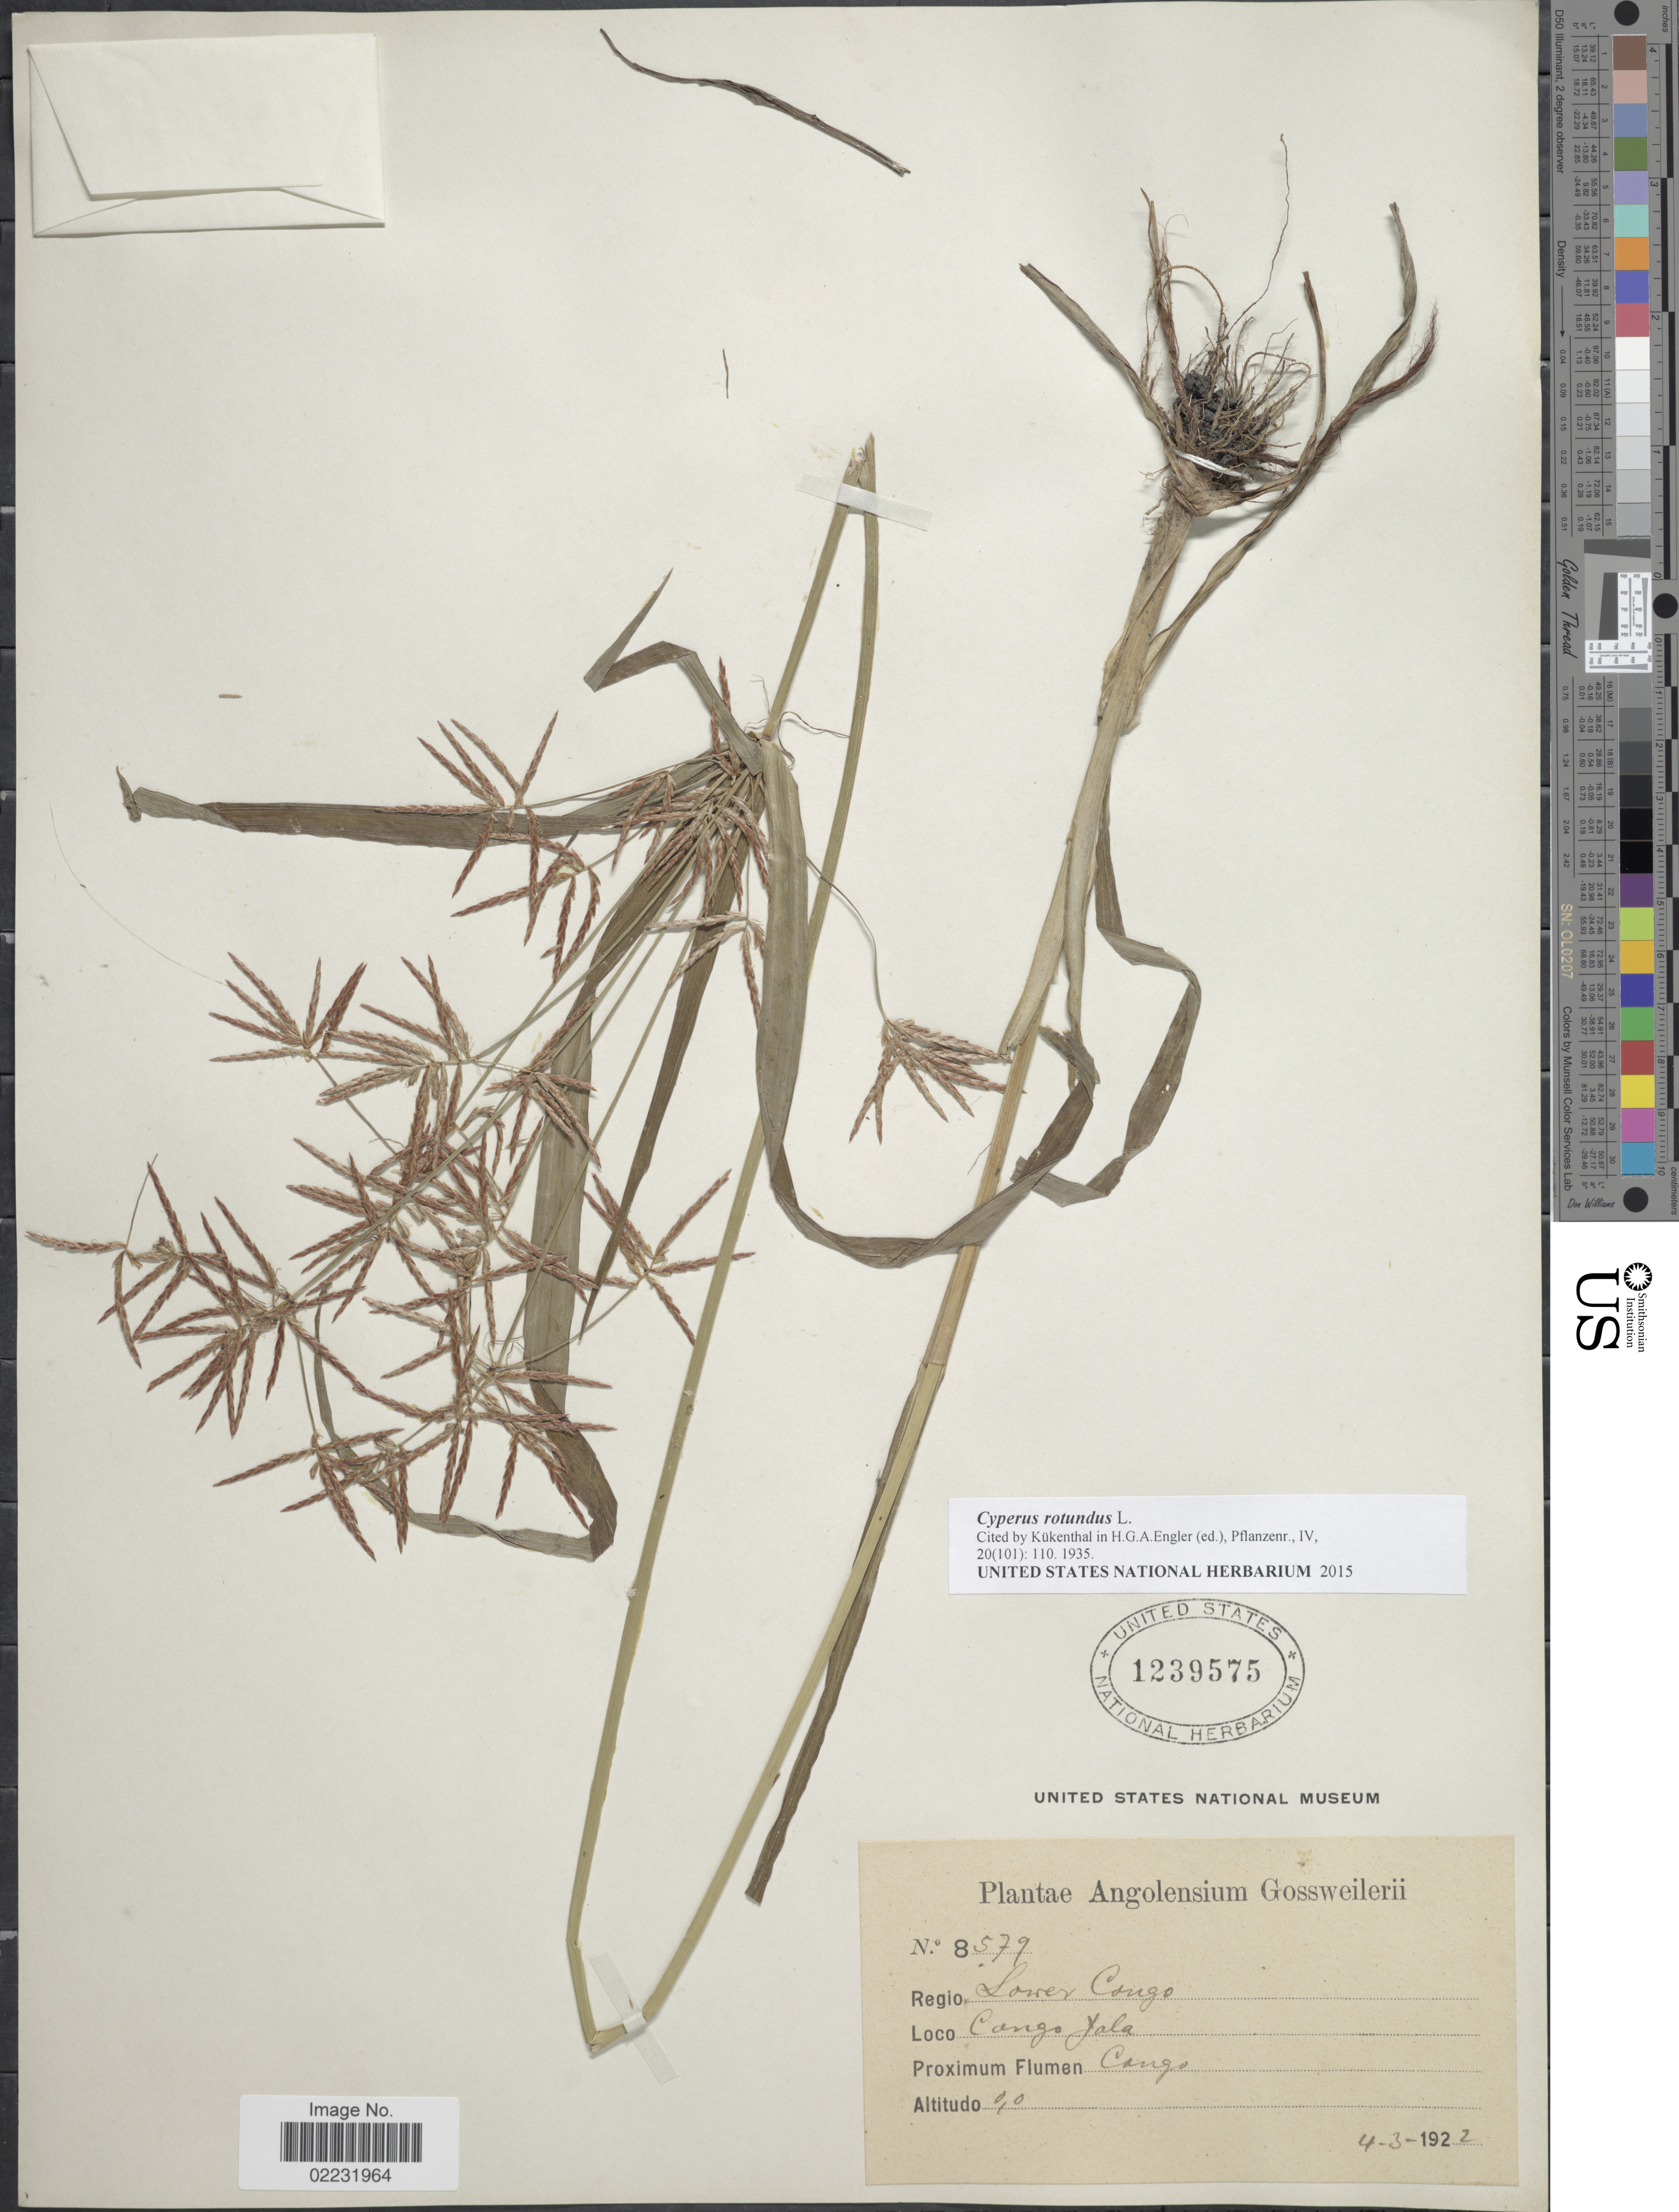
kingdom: Plantae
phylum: Tracheophyta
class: Liliopsida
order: Poales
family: Cyperaceae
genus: Cyperus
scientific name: Cyperus rotundus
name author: L.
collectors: J. Gossweiler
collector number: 8579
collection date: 1922-03-04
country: Congo, Democratic Republic of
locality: Lower Congo, Cango Yala, Congo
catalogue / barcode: US 1239575